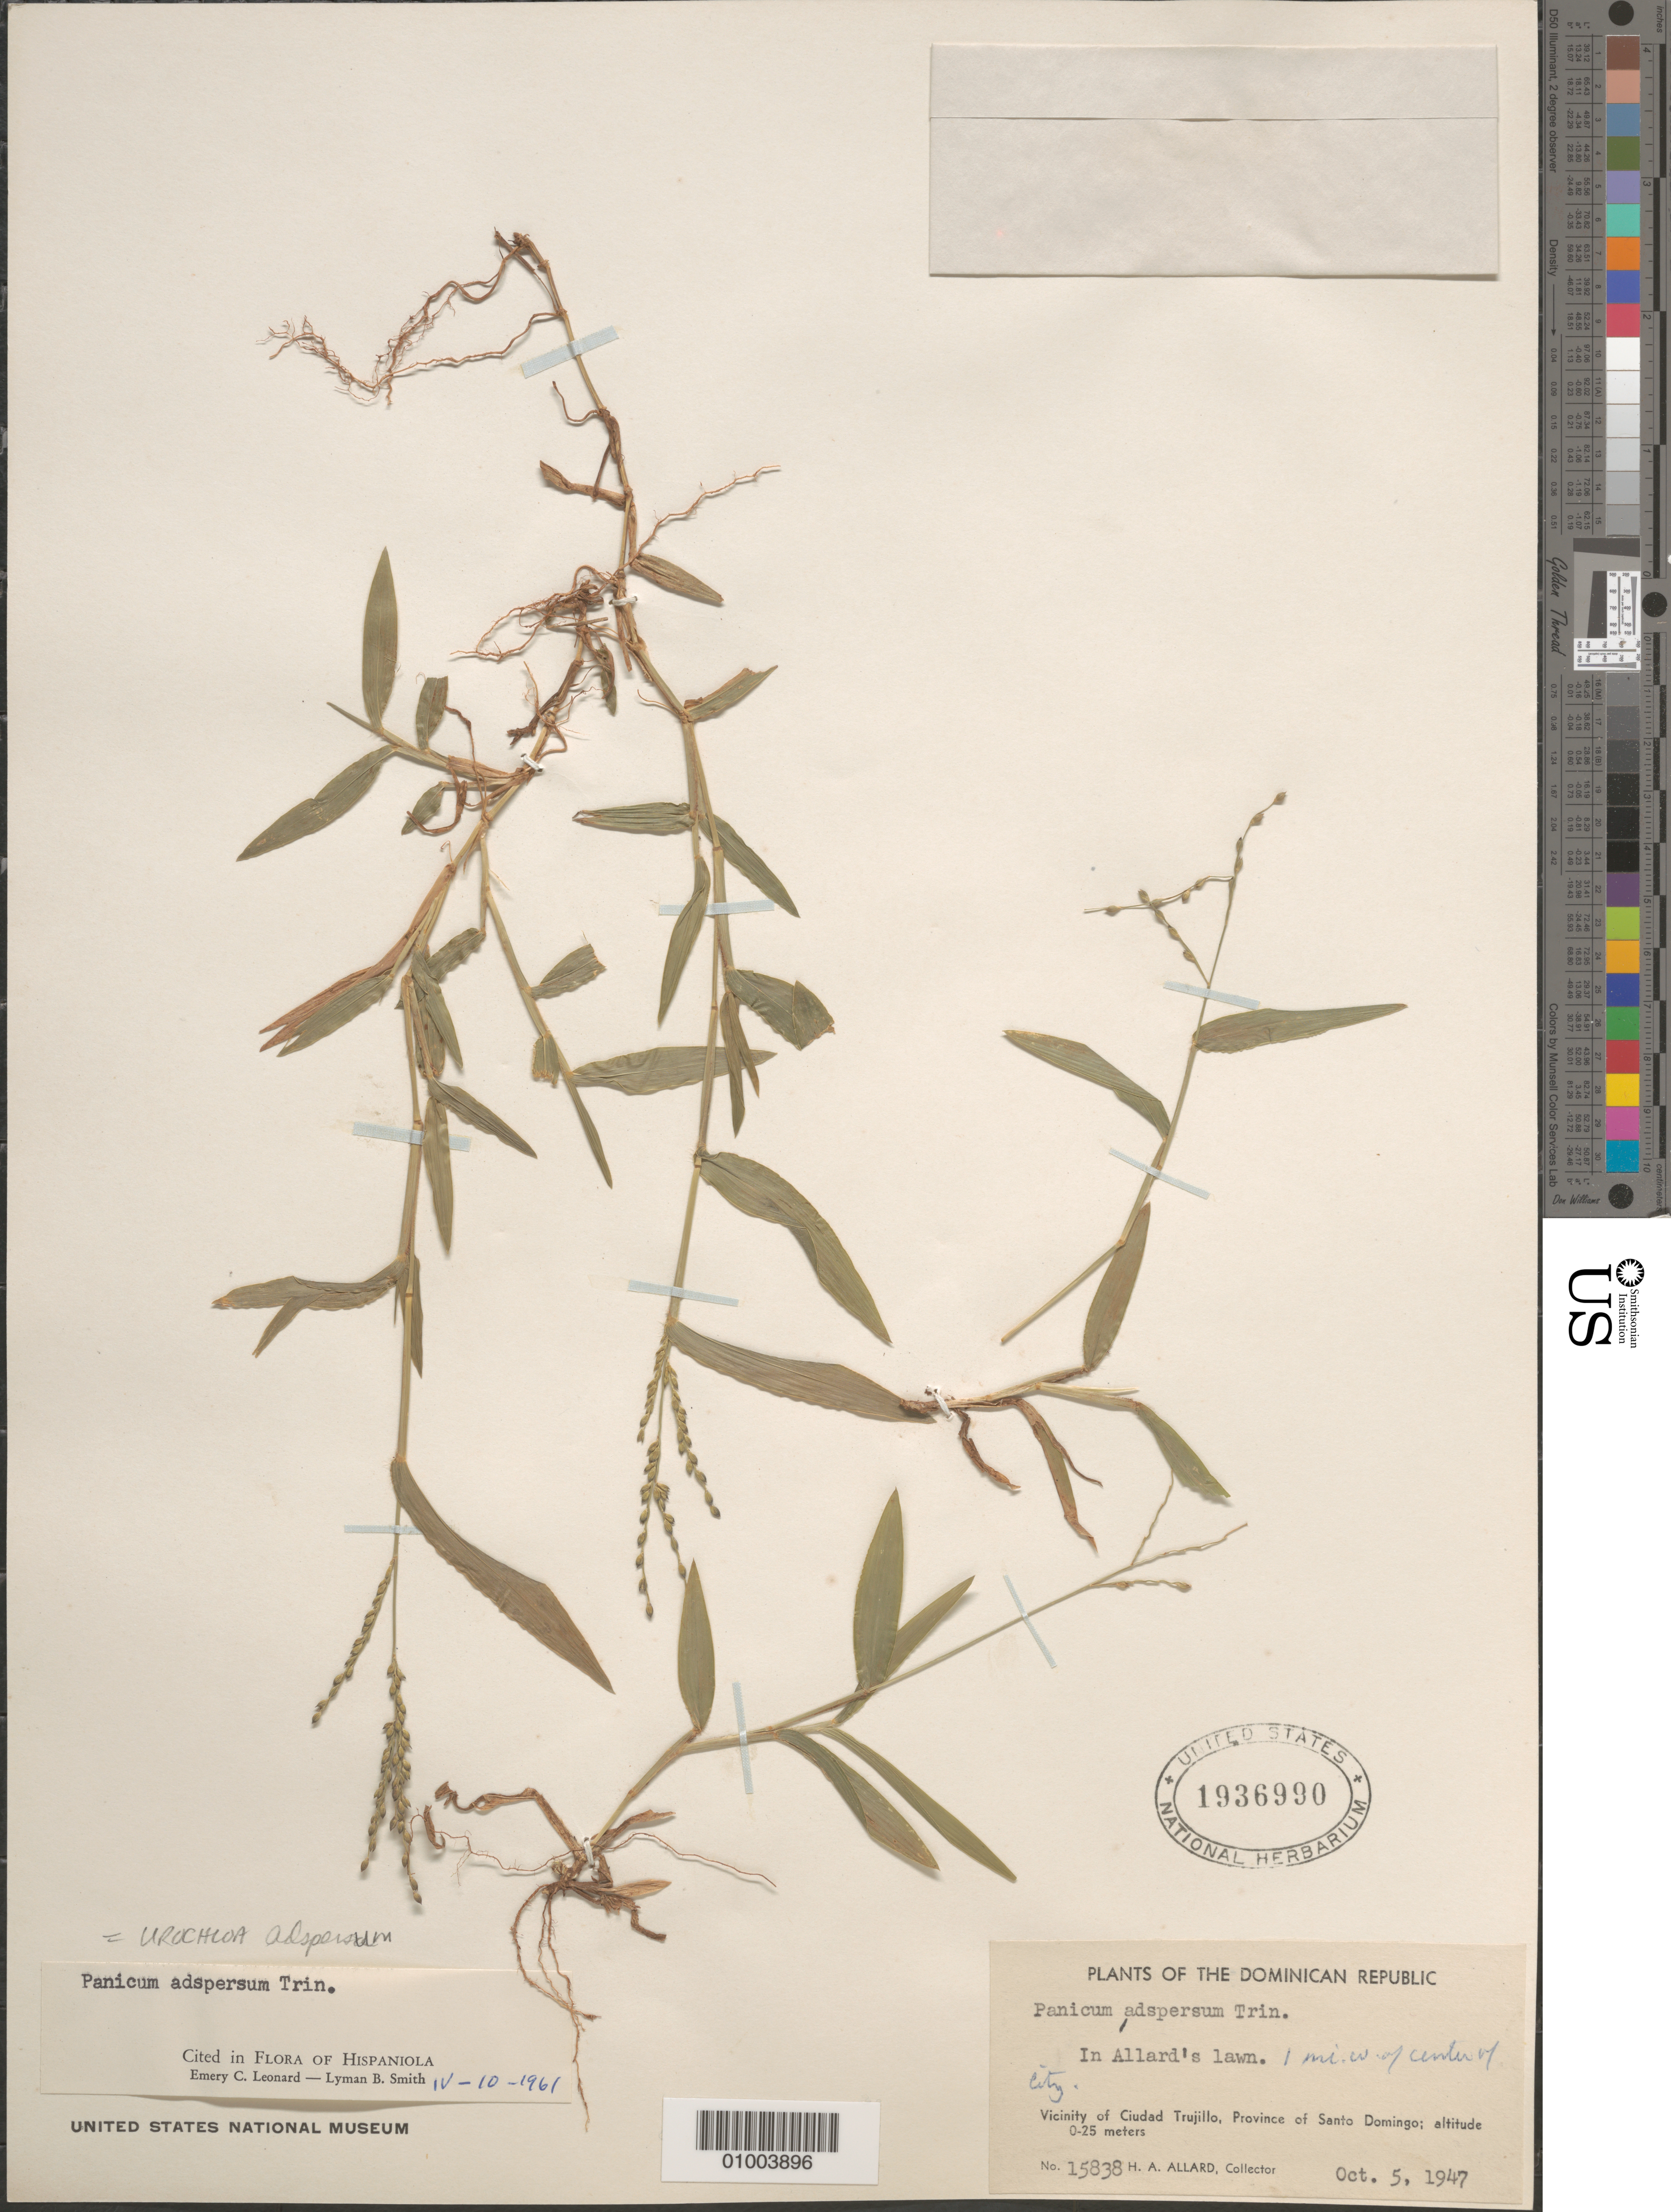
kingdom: Plantae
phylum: Tracheophyta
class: Liliopsida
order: Poales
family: Poaceae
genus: Urochloa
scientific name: Urochloa adspersa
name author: (Trin.) R.D. Webster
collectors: H. A. Allard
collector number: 15838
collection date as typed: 05 Oct 1947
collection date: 1947-10-05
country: Dominican Republic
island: Hispaniola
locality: In allard's lawn. center of city. Vicinity of Ciudad Trujillo. Province of Santo domingo.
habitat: in lawn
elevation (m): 0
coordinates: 0 N, 0 E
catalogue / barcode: US 1936990